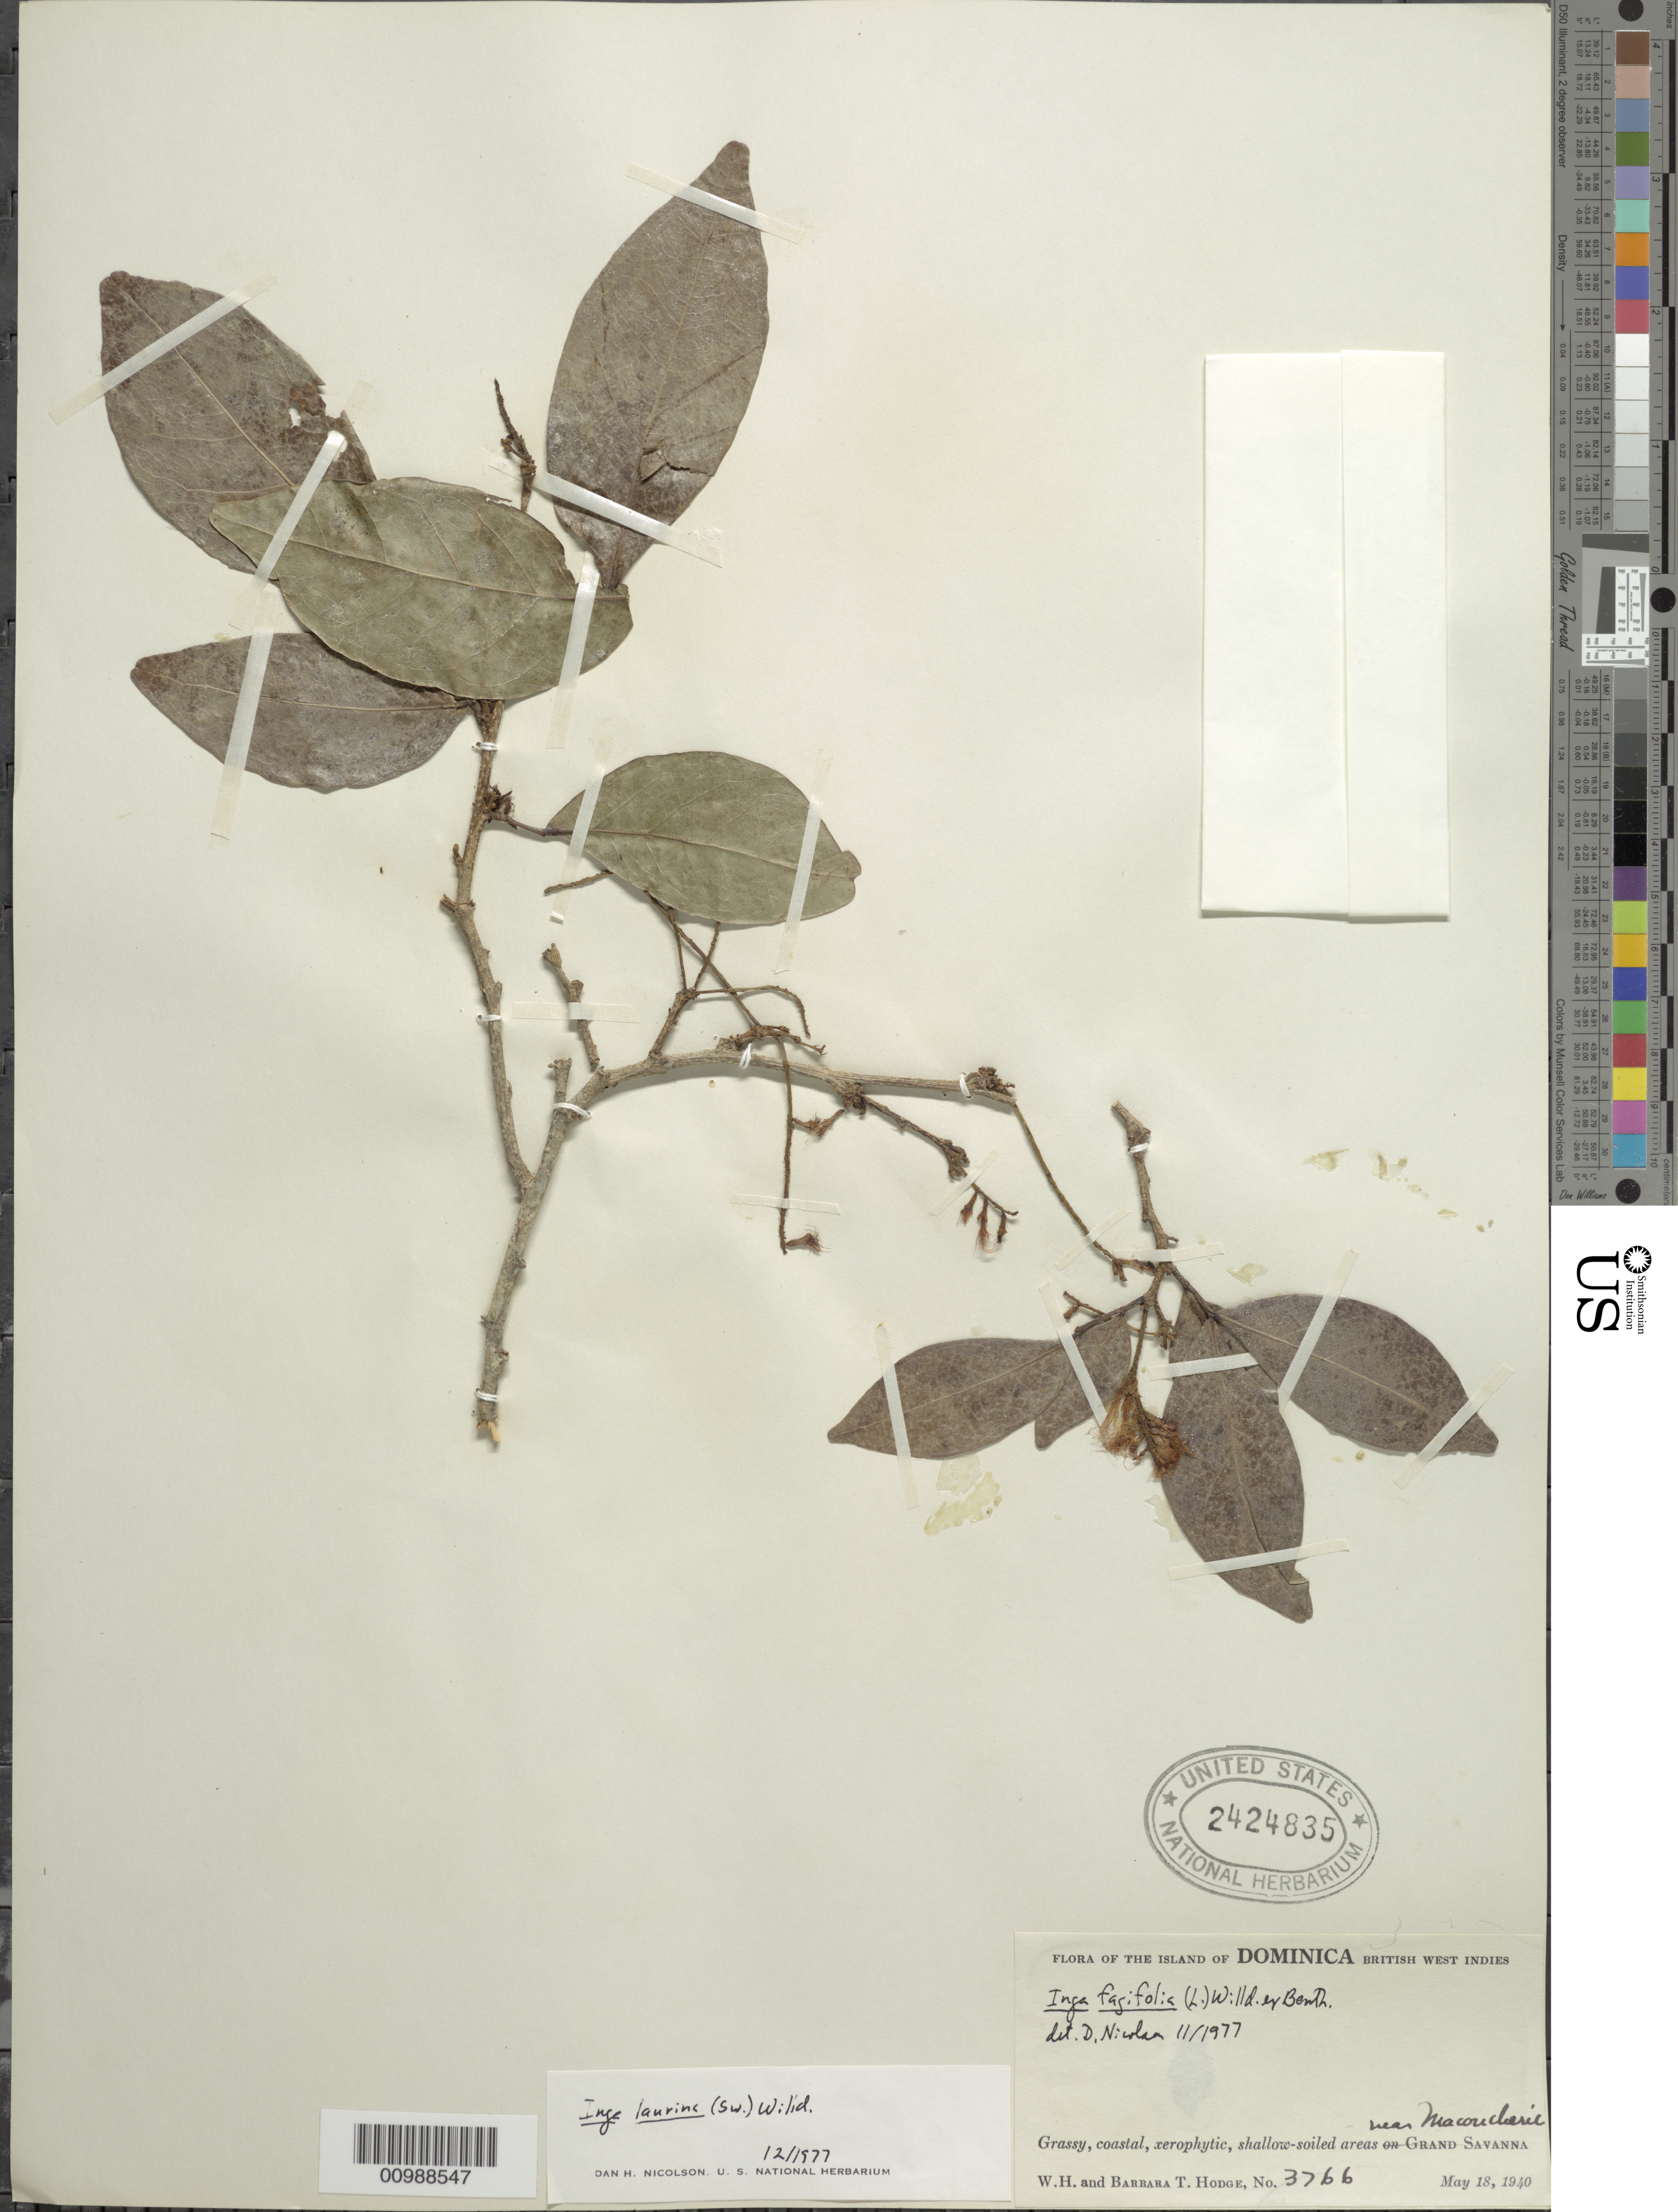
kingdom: Plantae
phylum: Tracheophyta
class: Magnoliopsida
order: Fabales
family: Fabaceae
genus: Inga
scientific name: Inga laurina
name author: (Sw.) Willd.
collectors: W. Hodge & B. Hodge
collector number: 3766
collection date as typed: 18 May 1940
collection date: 1940-05-18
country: Dominica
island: Dominica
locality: Near Macoucherie.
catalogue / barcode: US 2424835